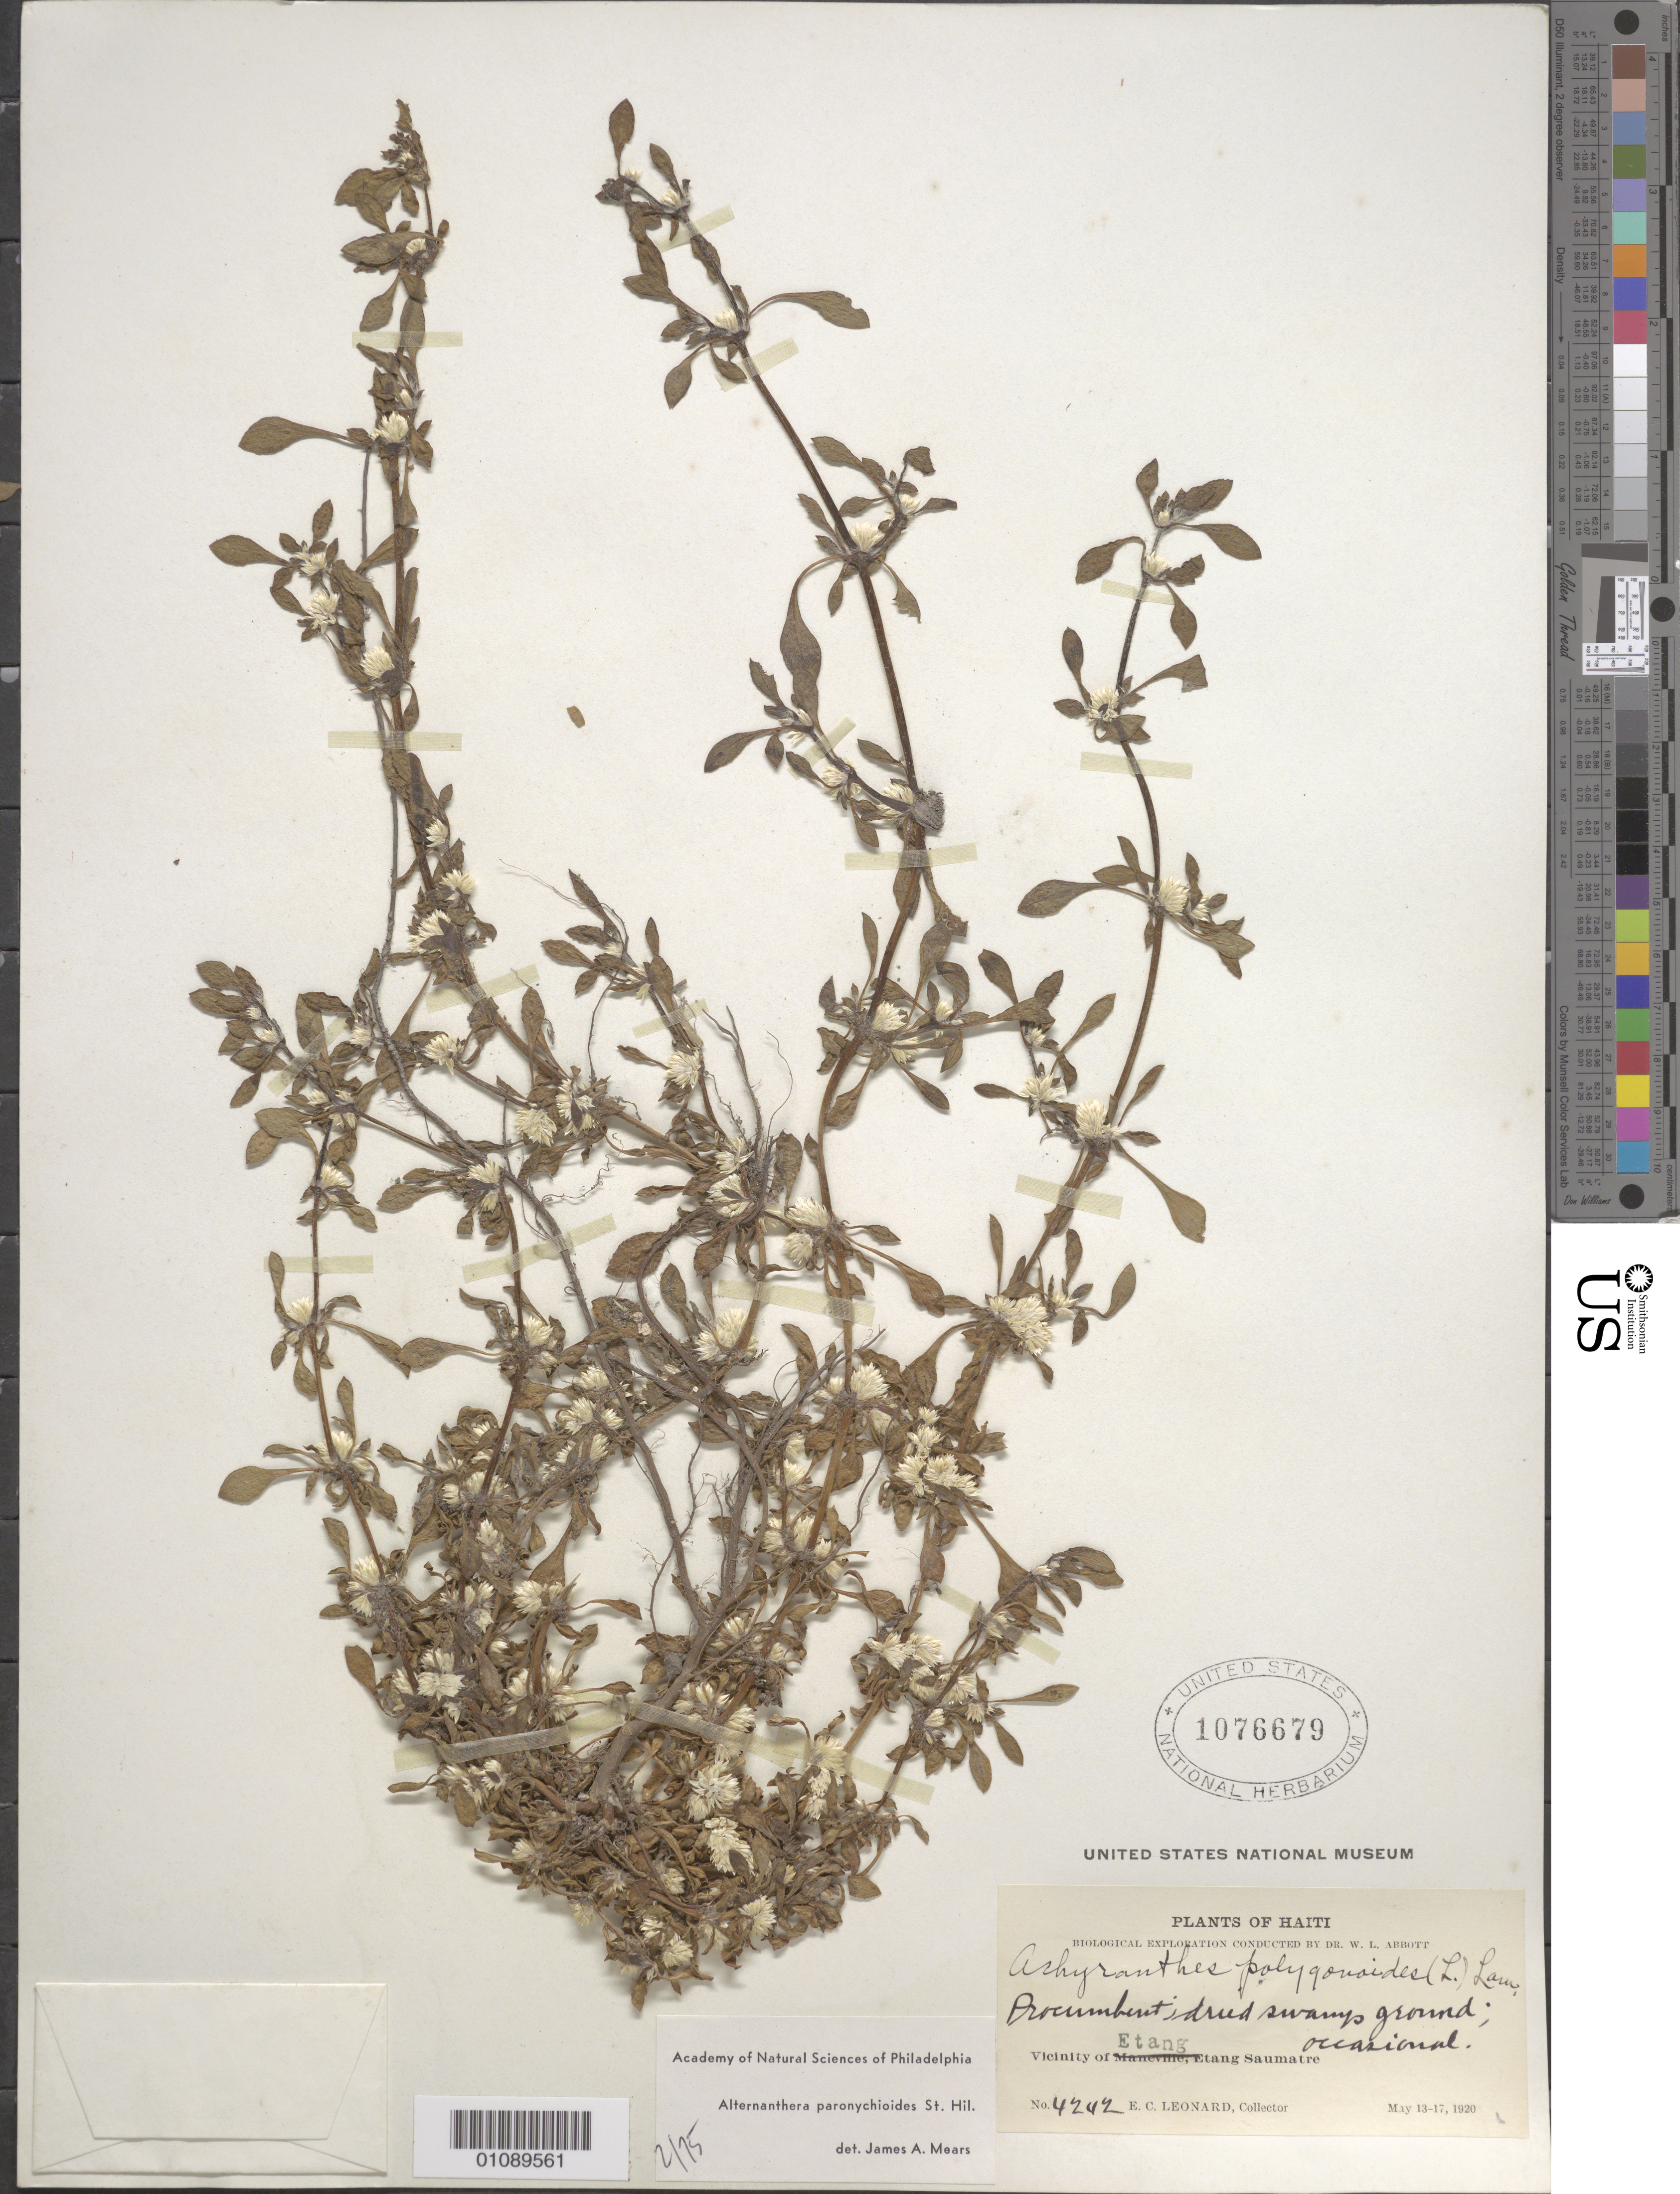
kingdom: Plantae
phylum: Tracheophyta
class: Magnoliopsida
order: Caryophyllales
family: Amaranthaceae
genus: Alternanthera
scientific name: Alternanthera paronychioides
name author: A. St.-Hil.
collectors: E. C. Leonard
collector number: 4242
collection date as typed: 13 May 1920 to 17 May 1920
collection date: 1920-05-13/1920-05-17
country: Haiti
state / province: Óuest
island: Hispaniola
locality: Vicinity of Etang, Etang Saumatre.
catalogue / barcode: US 1076679